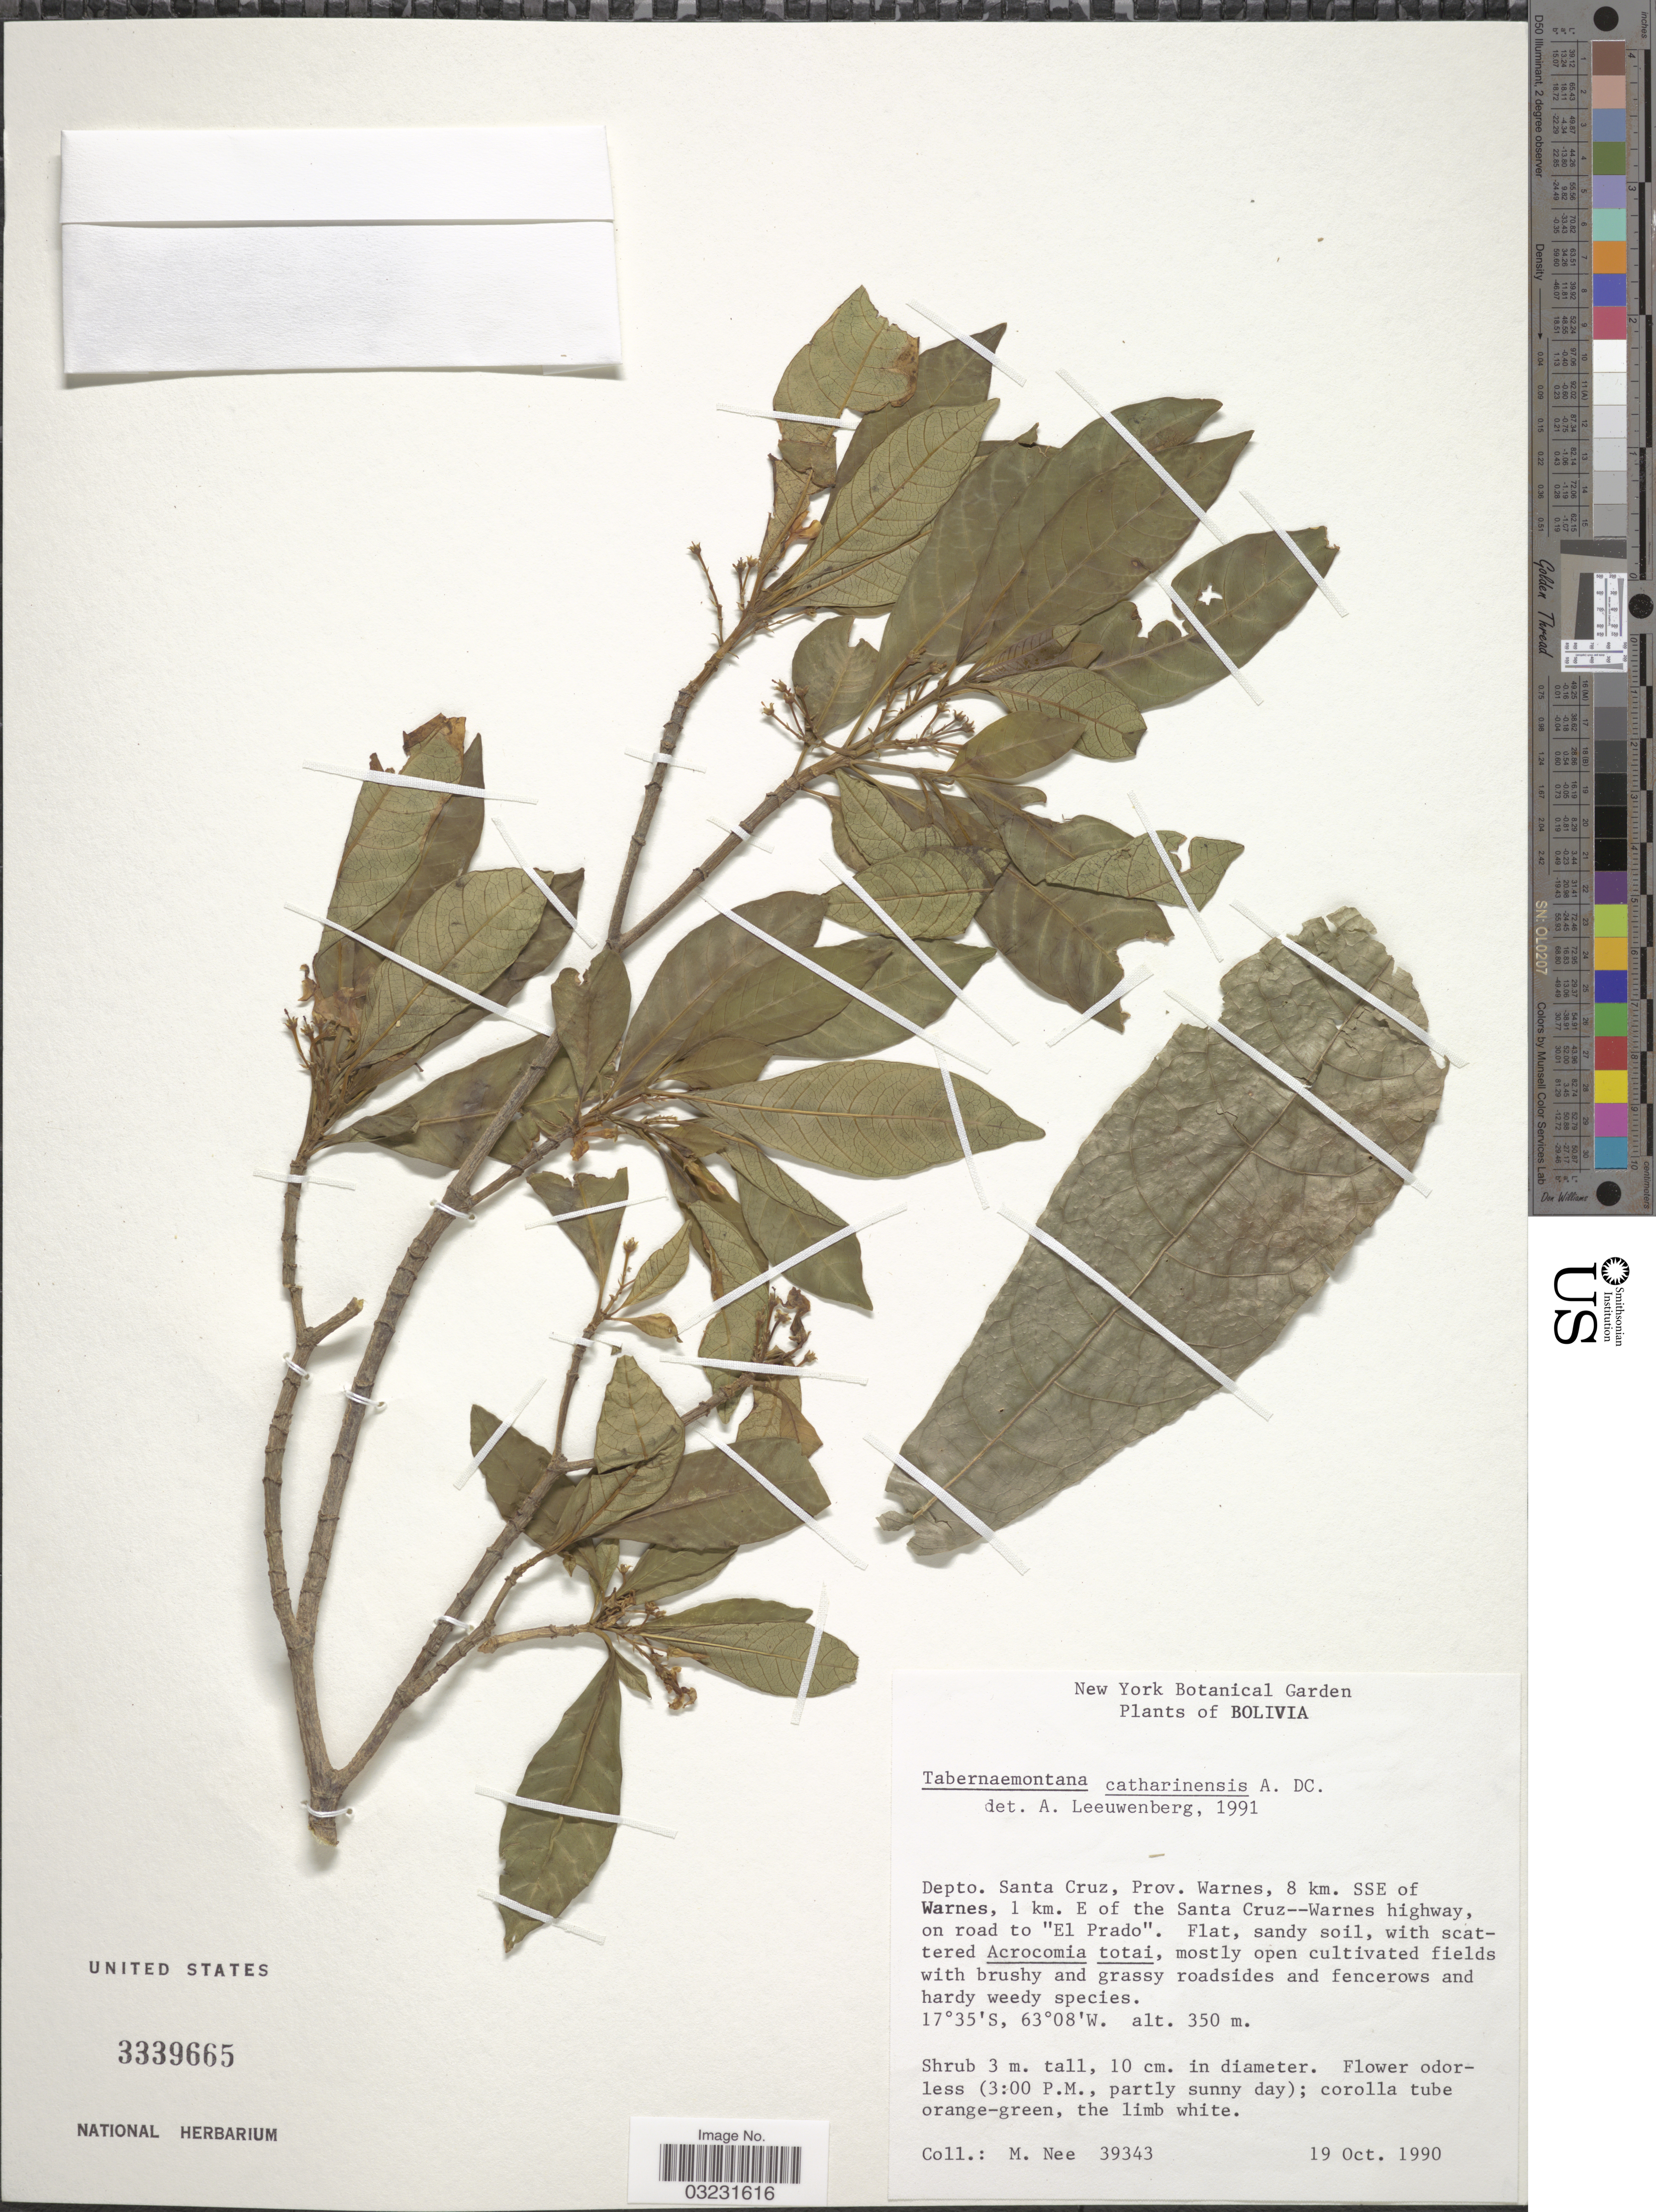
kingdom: Plantae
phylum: Tracheophyta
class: Magnoliopsida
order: Gentianales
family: Apocynaceae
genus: Tabernaemontana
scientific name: Tabernaemontana catharinensis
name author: A. DC.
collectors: M. Nee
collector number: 39343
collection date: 1990-10-19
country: Bolivia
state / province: Santa Cruz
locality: Depto. Santa Cruz, Prov. Warnes, 8 km. SSE. of Warnes, 1 km. E. of the Santa Cruz--Warnes highway, on road to "El Prado".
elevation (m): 350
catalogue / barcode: US 3339665